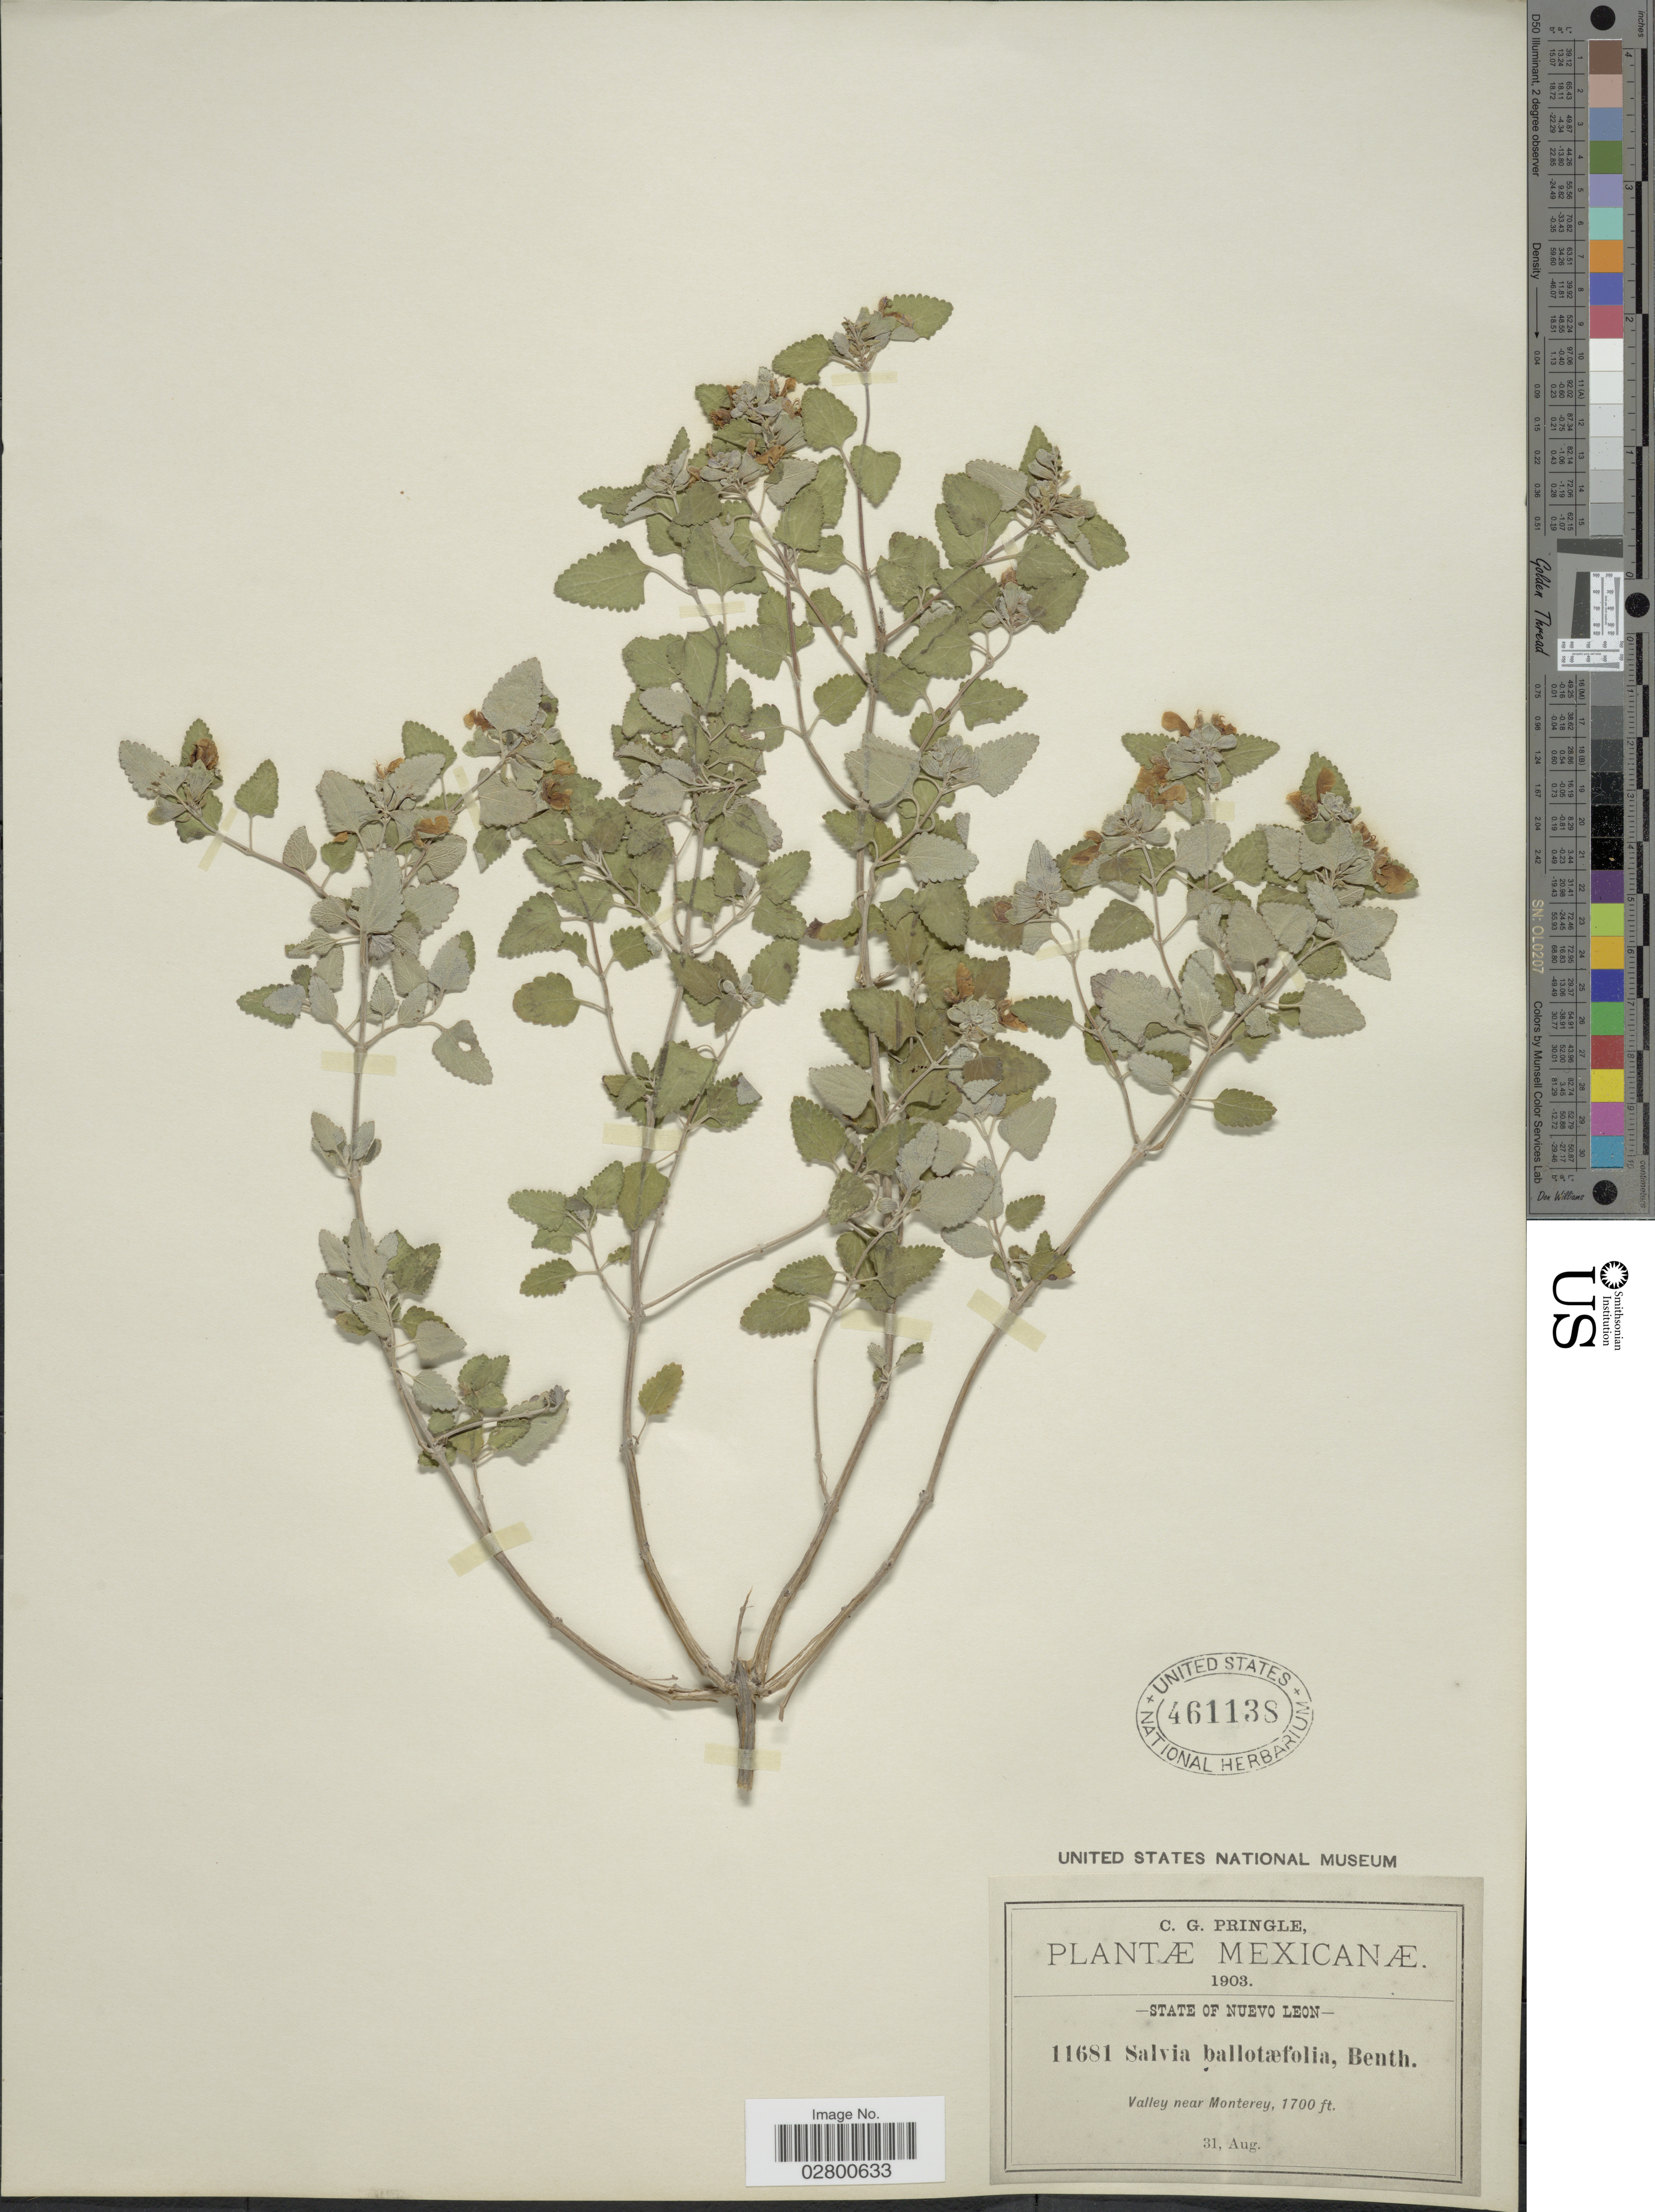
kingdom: Plantae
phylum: Tracheophyta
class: Magnoliopsida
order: Lamiales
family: Lamiaceae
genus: Salvia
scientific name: Salvia ballotiflora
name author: Benth.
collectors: C. G. Pringle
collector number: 11681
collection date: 1903-08-31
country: Mexico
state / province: Nuevo León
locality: Valley near Monterey.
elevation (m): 518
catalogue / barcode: US 461138